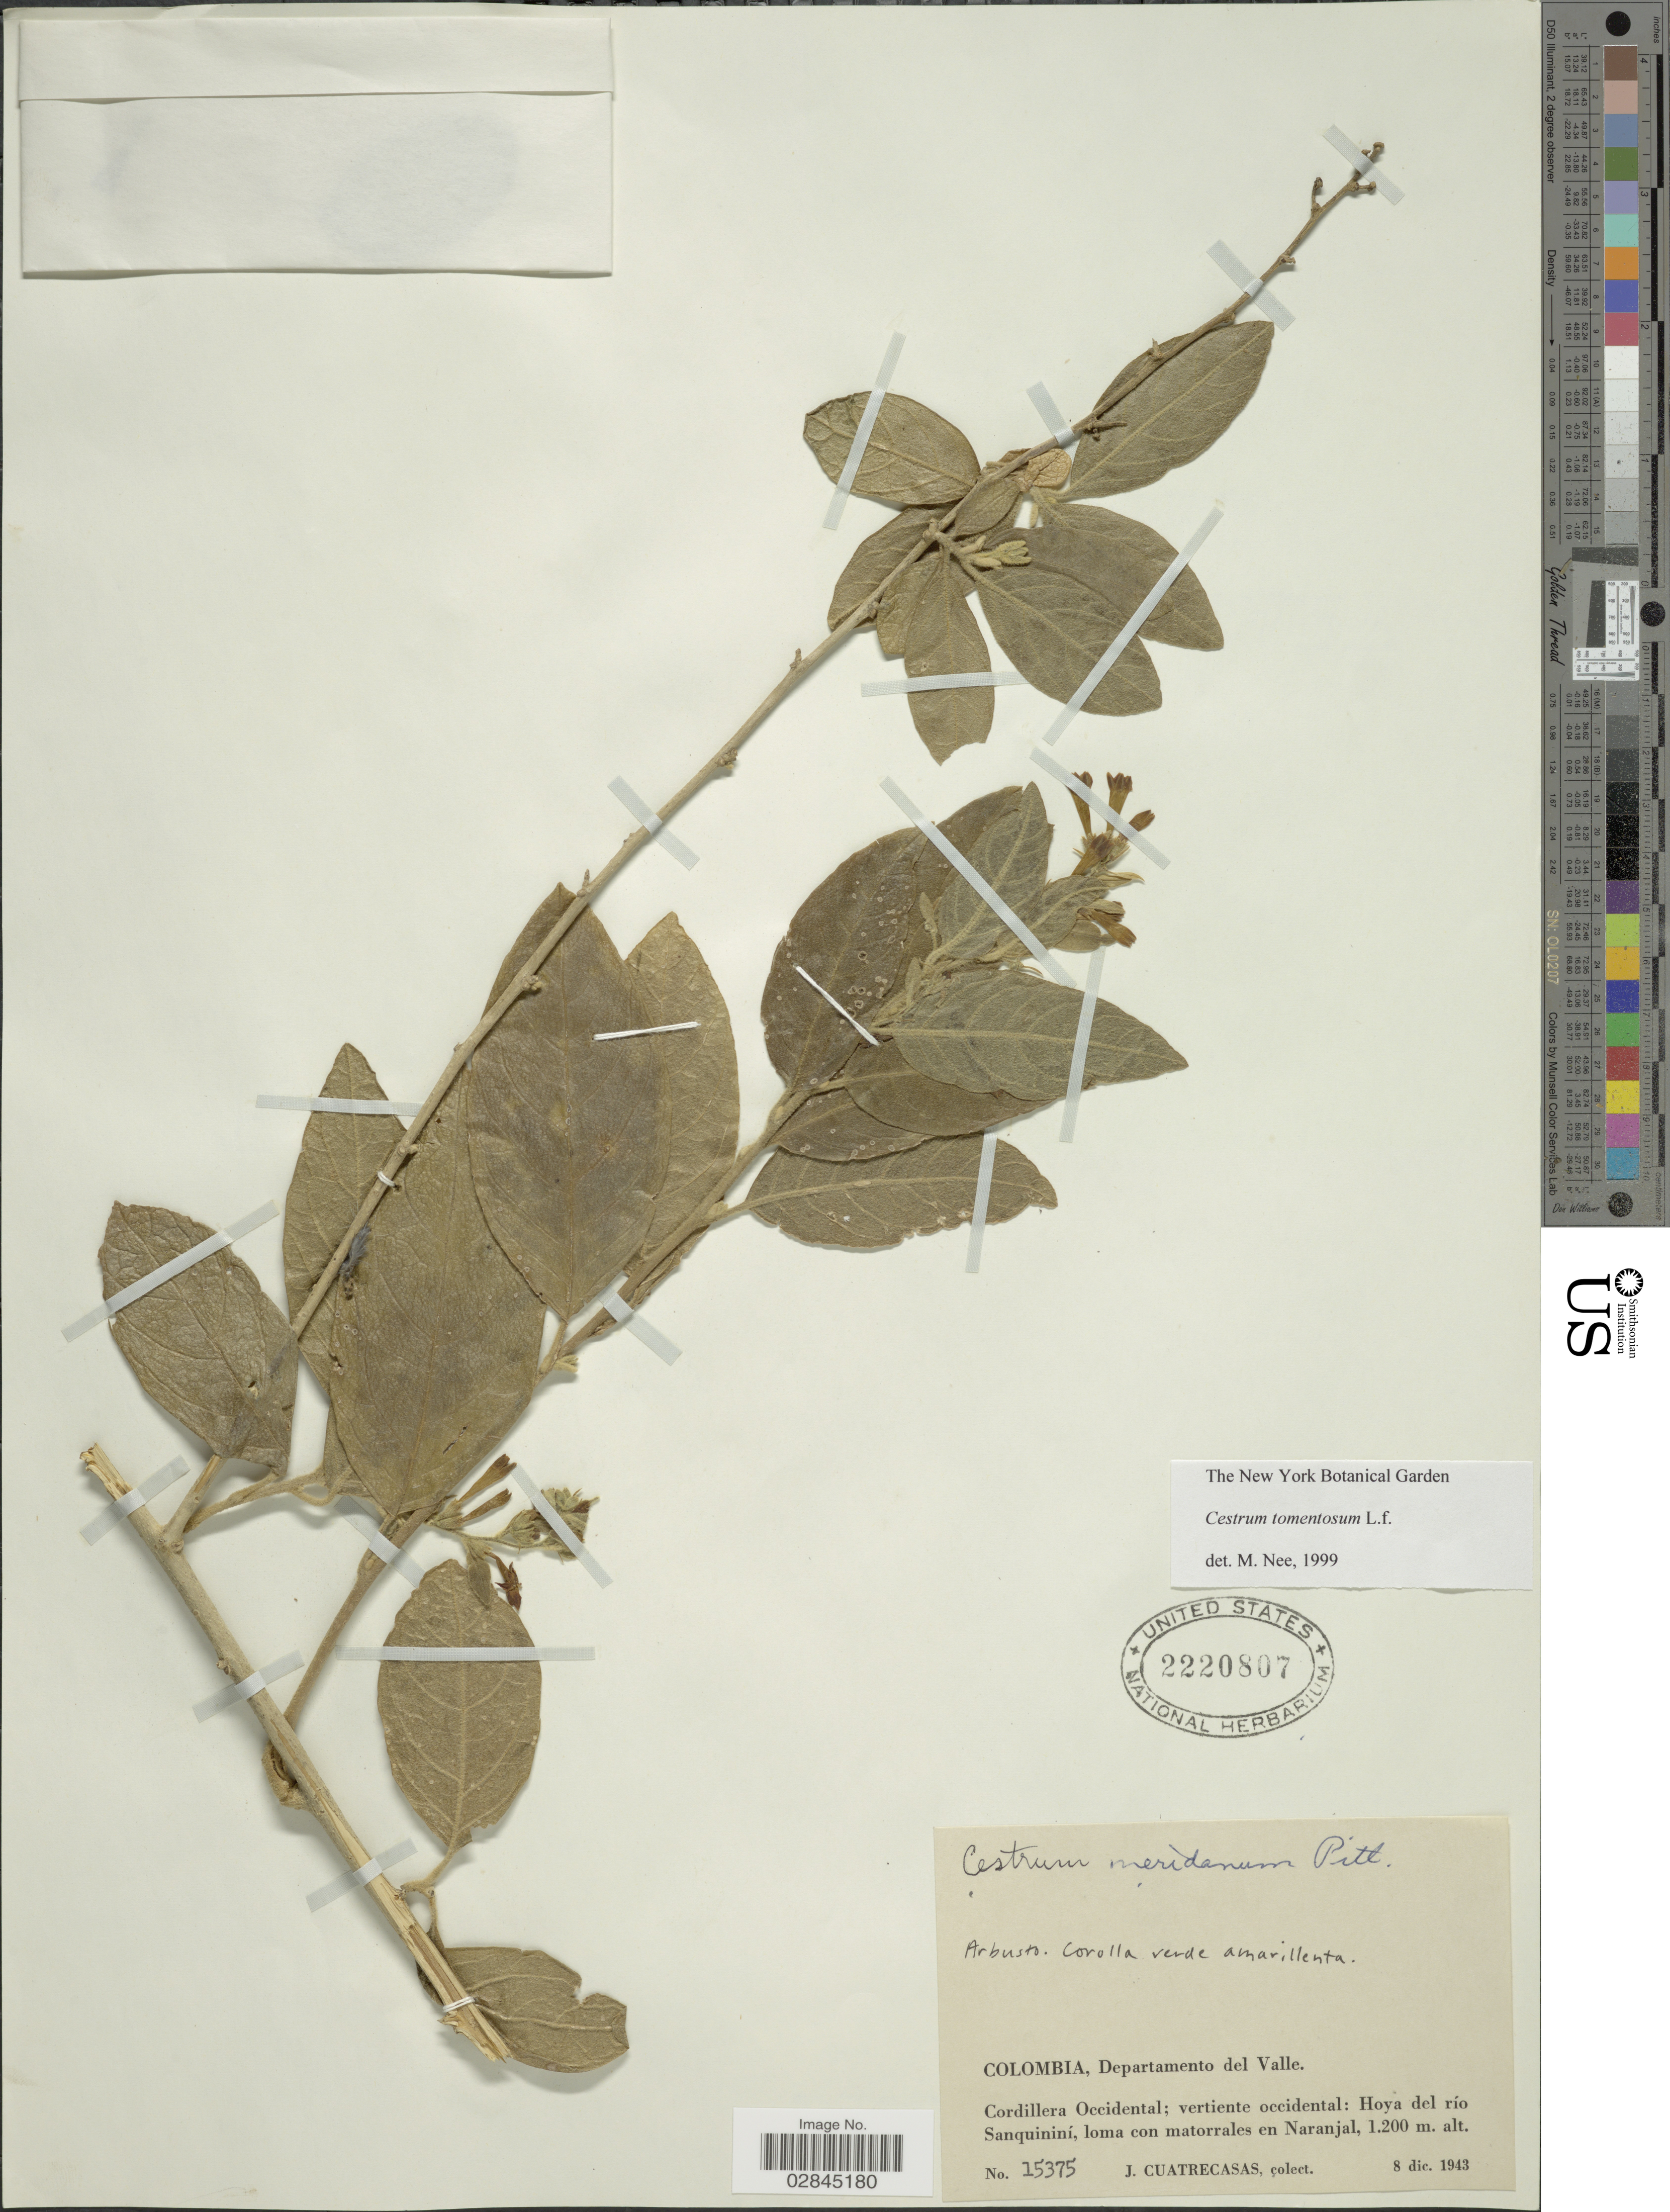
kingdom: Plantae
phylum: Tracheophyta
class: Magnoliopsida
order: Solanales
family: Solanaceae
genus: Cestrum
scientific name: Cestrum tomentosum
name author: L. f.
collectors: J. Cuatrecasas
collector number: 15375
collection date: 1943-12-08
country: Colombia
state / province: Valle del Cauca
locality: Departamaneto del Valle. Cordillera Occidental; vertiente occidental: Hoya del rio Sanquniní, loma con matorrales en Naranjal.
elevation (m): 1200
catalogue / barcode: US 2220807